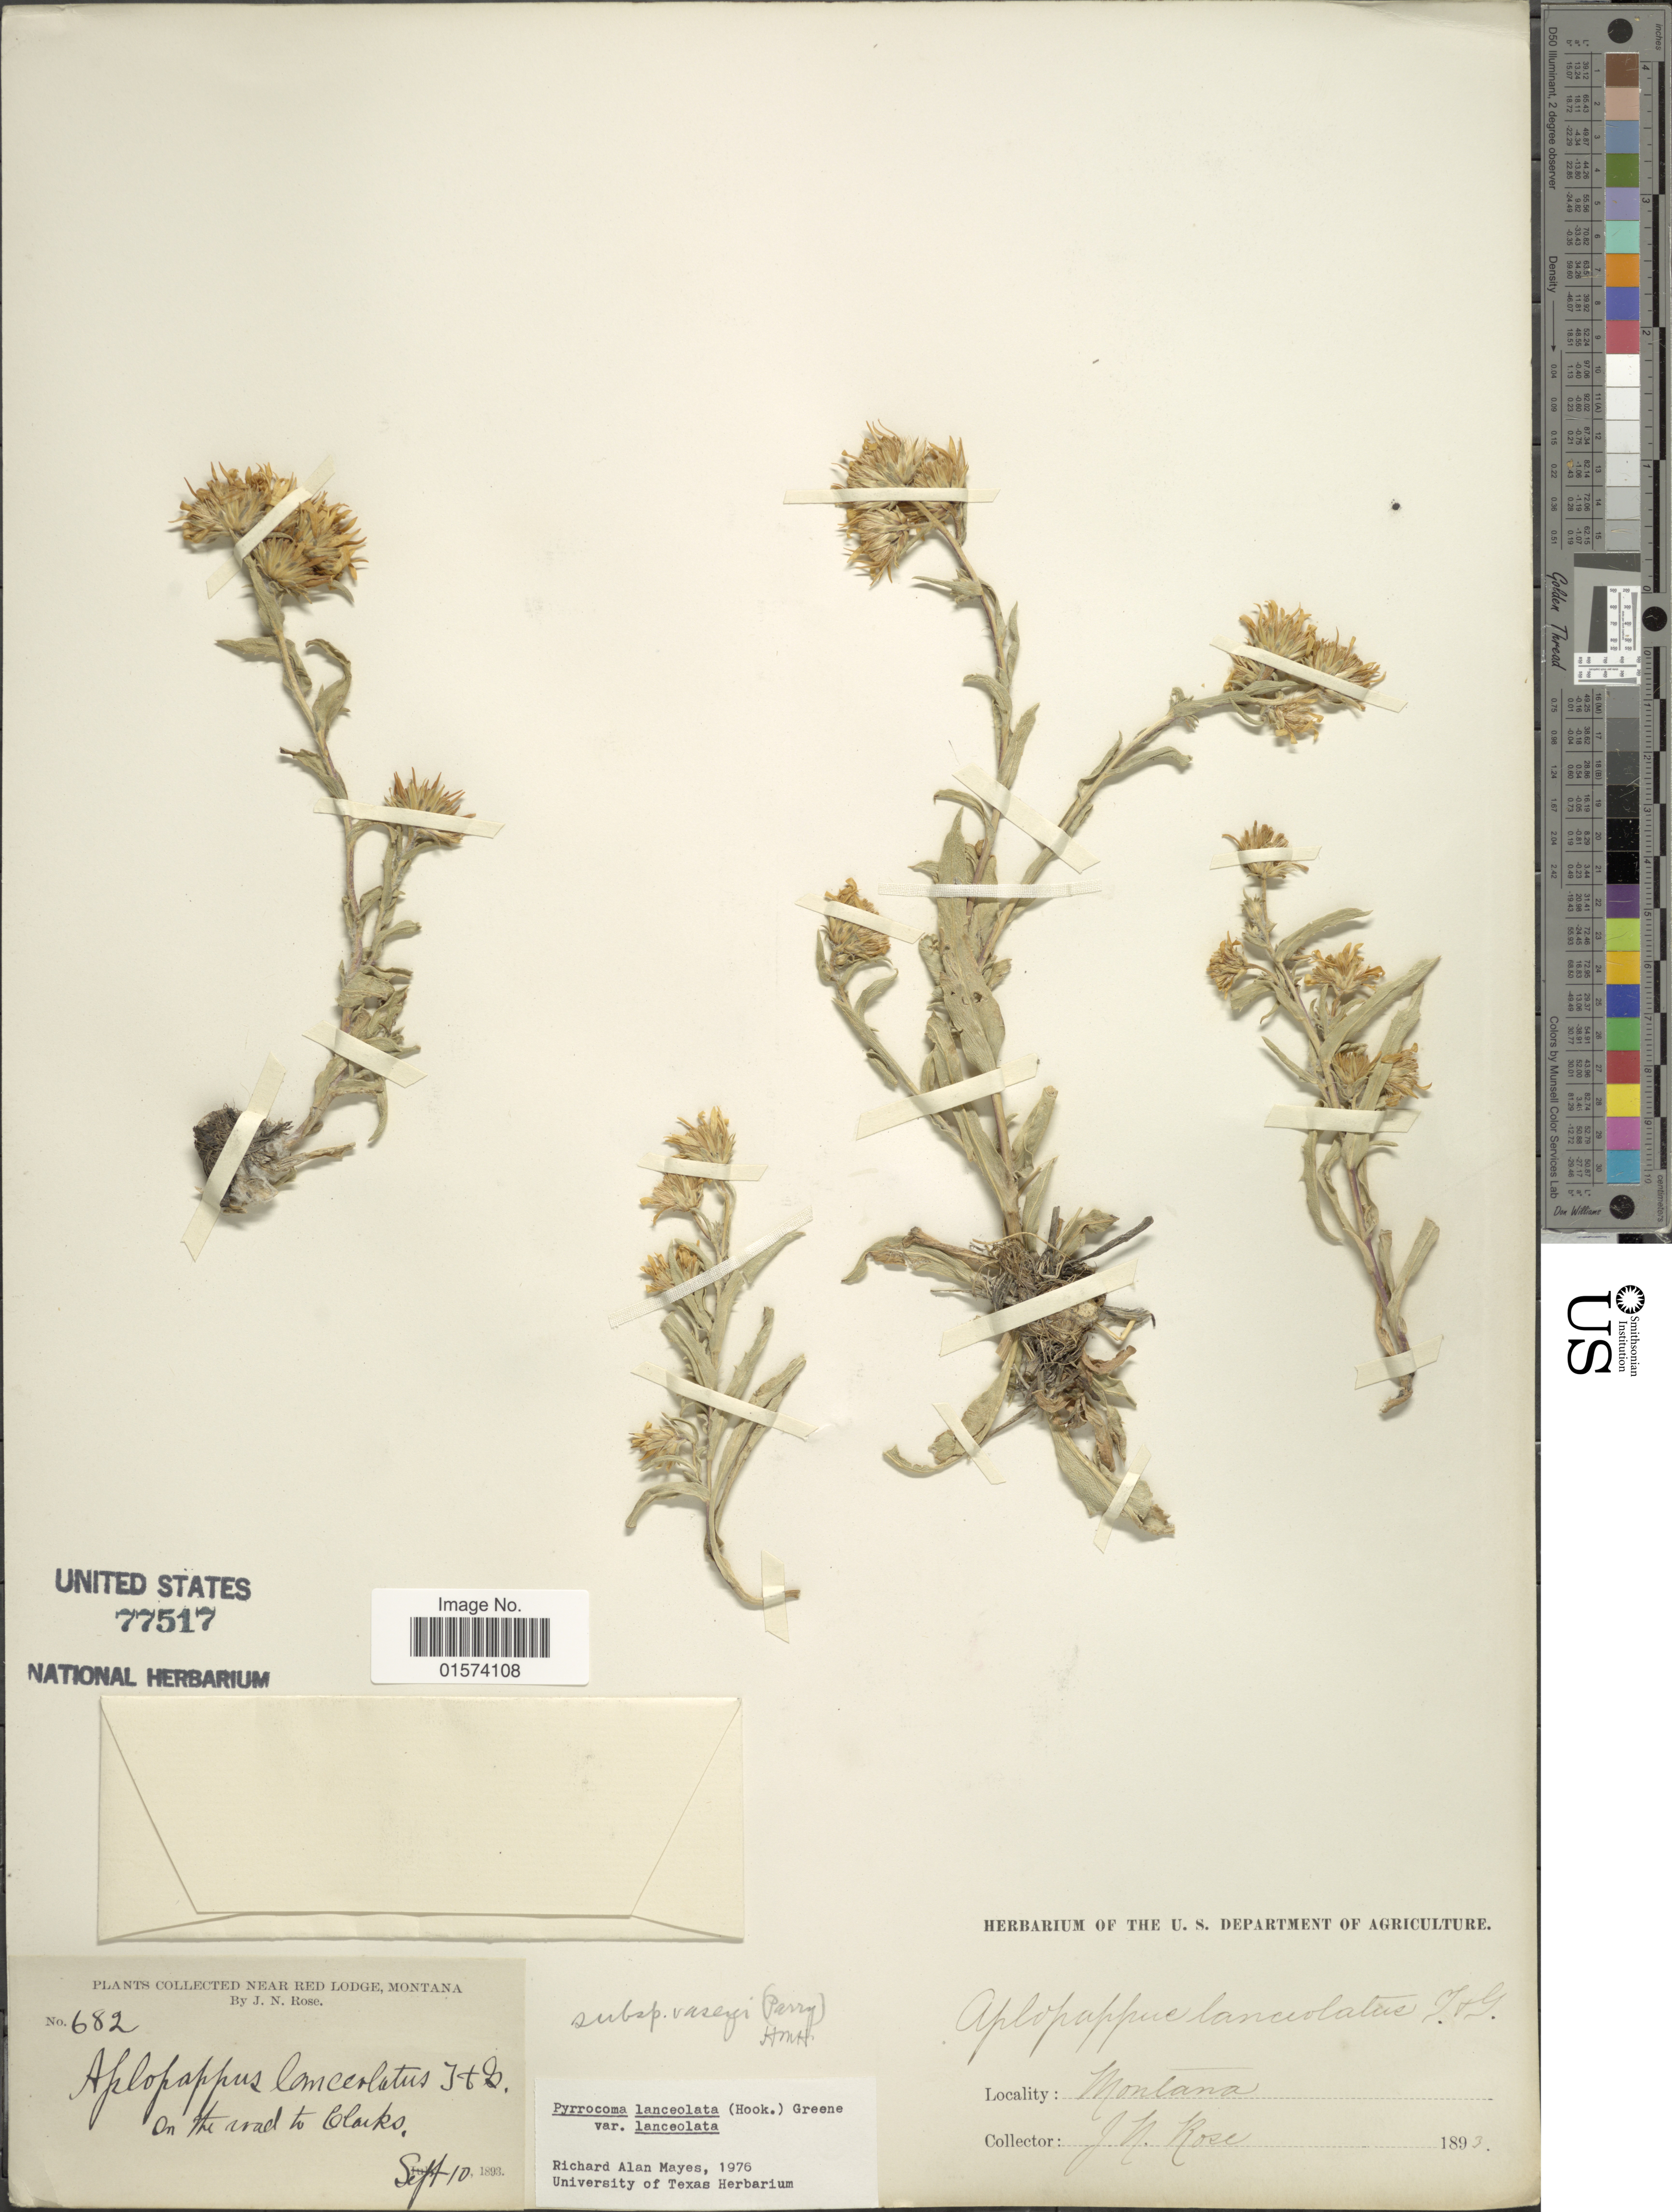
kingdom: Plantae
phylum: Tracheophyta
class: Magnoliopsida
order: Asterales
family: Asteraceae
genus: Pyrrocoma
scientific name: Pyrrocoma lanceolata var. lanceolata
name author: (Hook.) Greene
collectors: J. N. Rose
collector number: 682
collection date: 1893-09-10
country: United States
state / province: Montana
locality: Near red Lodge, on the road to Clarks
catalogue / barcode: US 77517